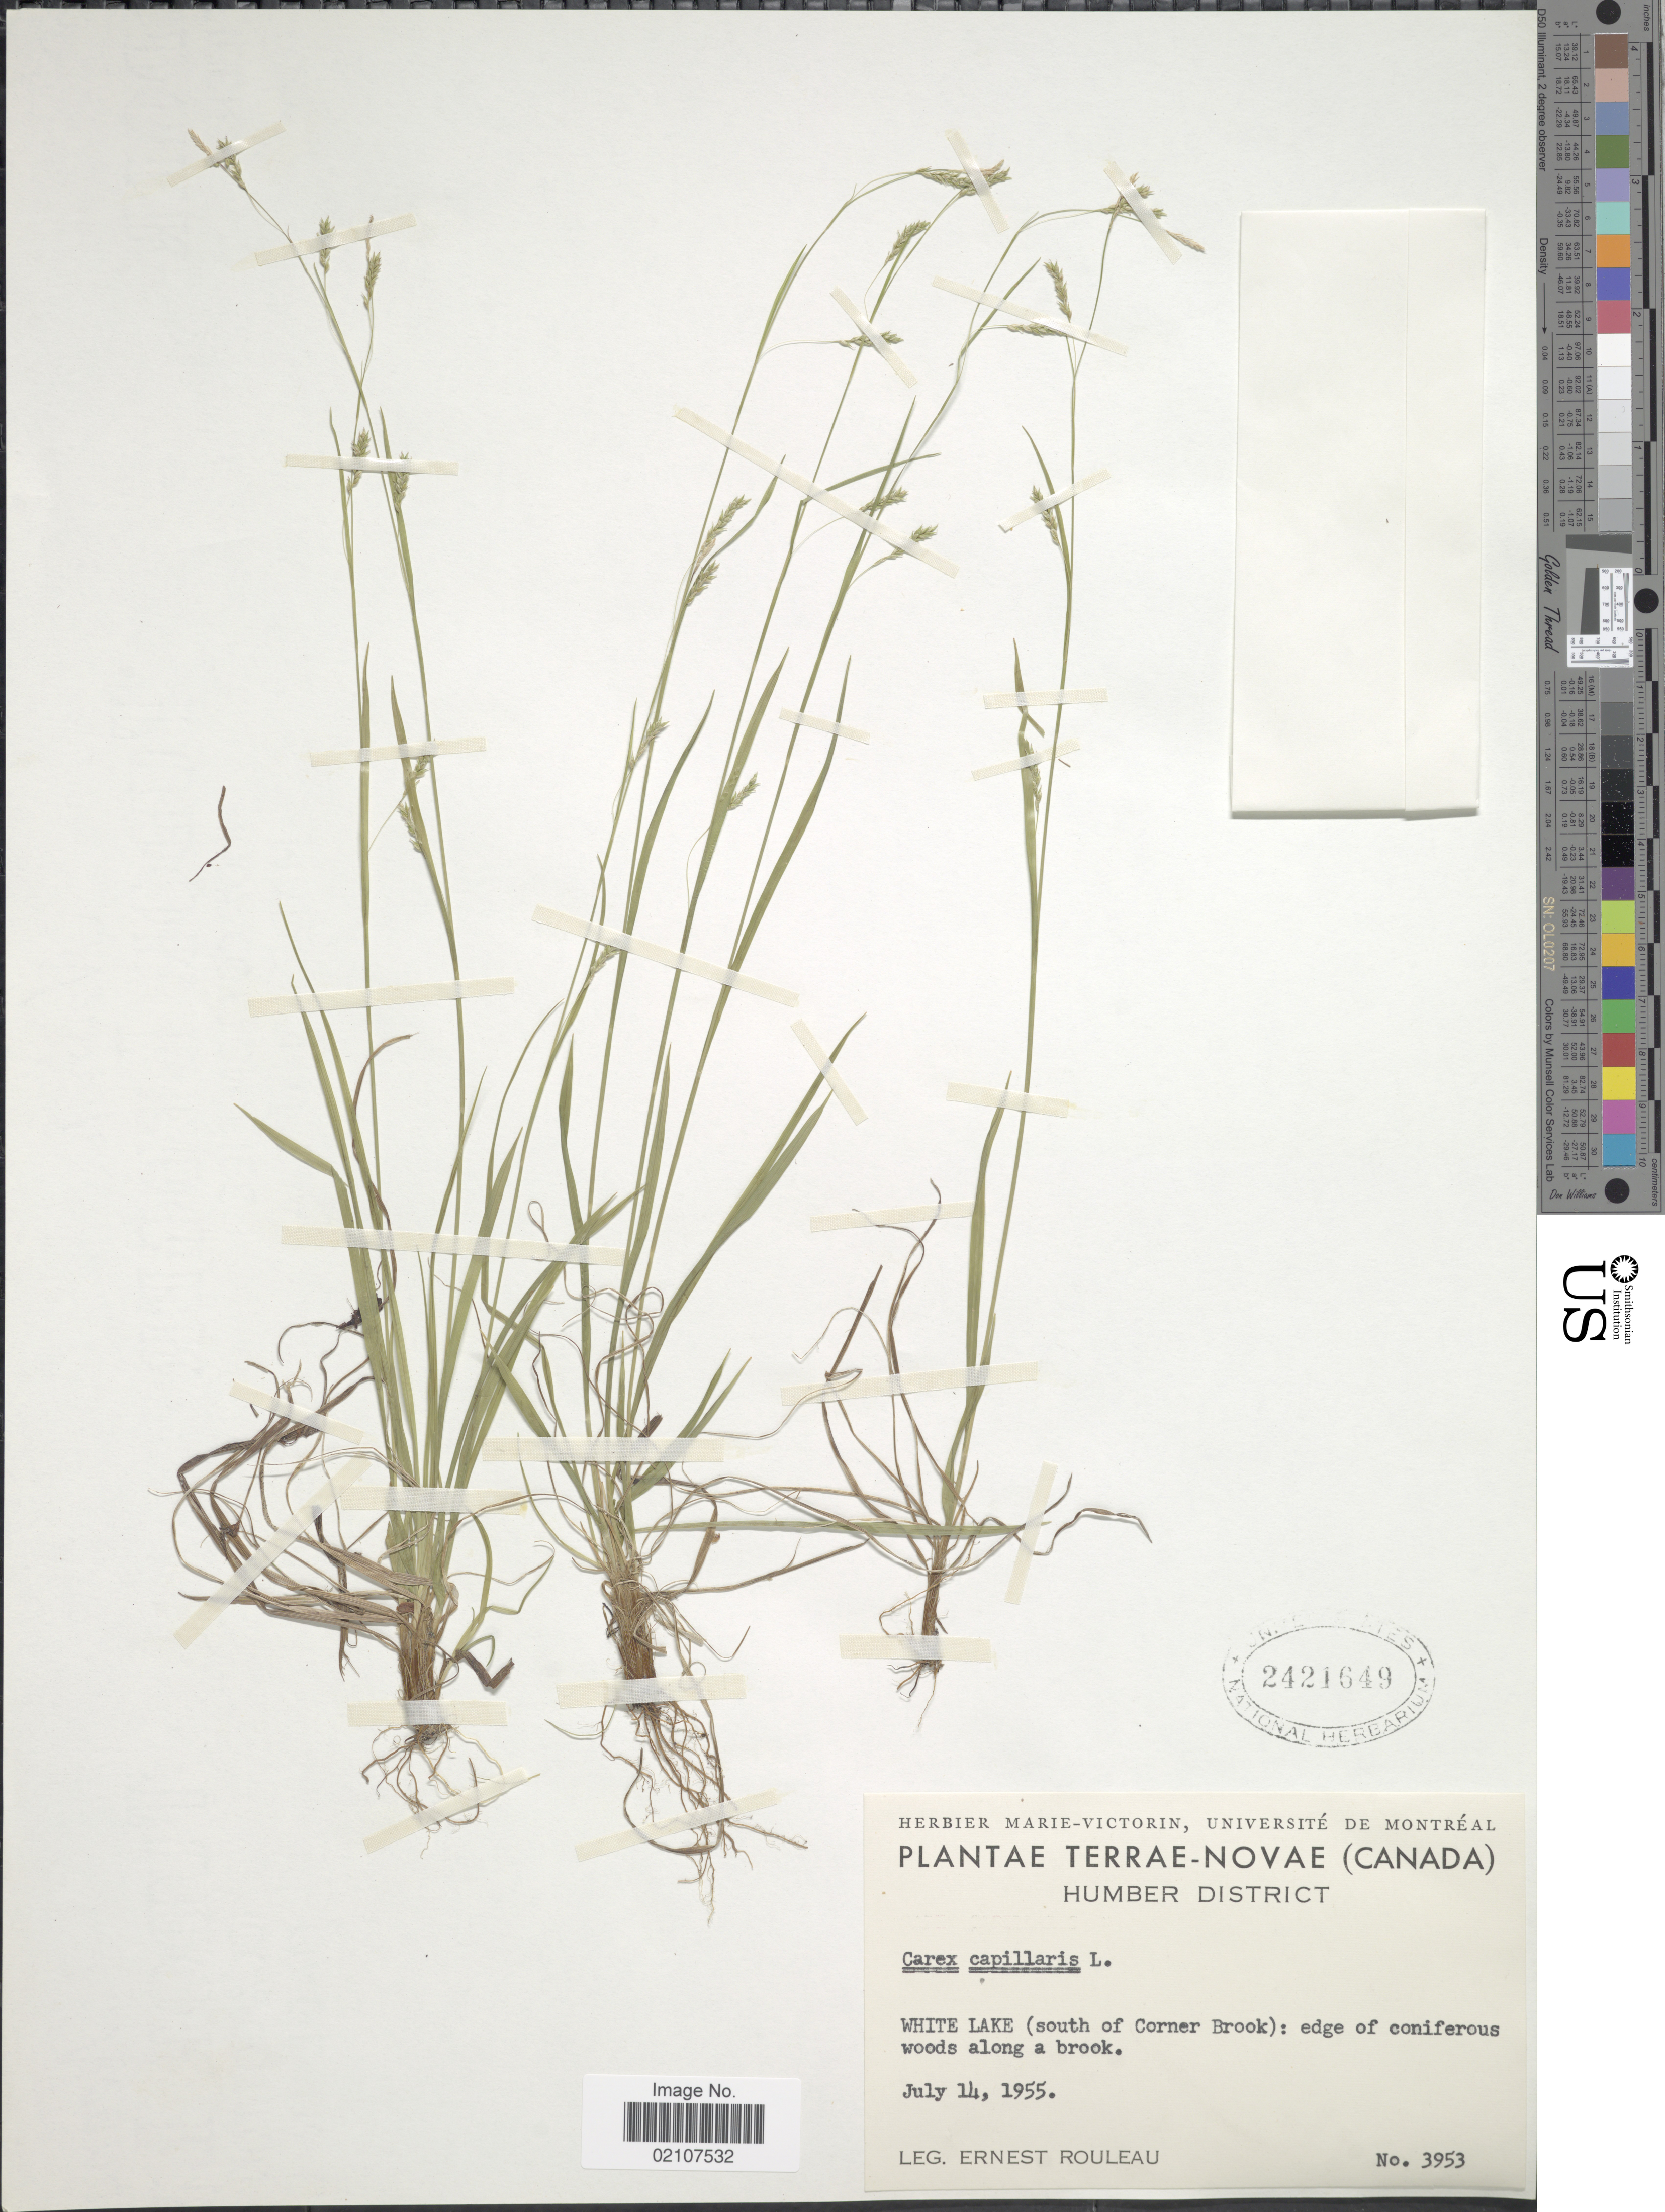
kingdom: Plantae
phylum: Tracheophyta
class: Liliopsida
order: Poales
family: Cyperaceae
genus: Carex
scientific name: Carex capillaris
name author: L.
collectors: E. Rouleau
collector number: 3953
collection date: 1955-07-14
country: Canada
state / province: Newfoundland and Labrador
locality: Terrae-Novae, Humber District, White Lake (south of Corner Brook): edge of coniferous woods along a brook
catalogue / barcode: US 2421649